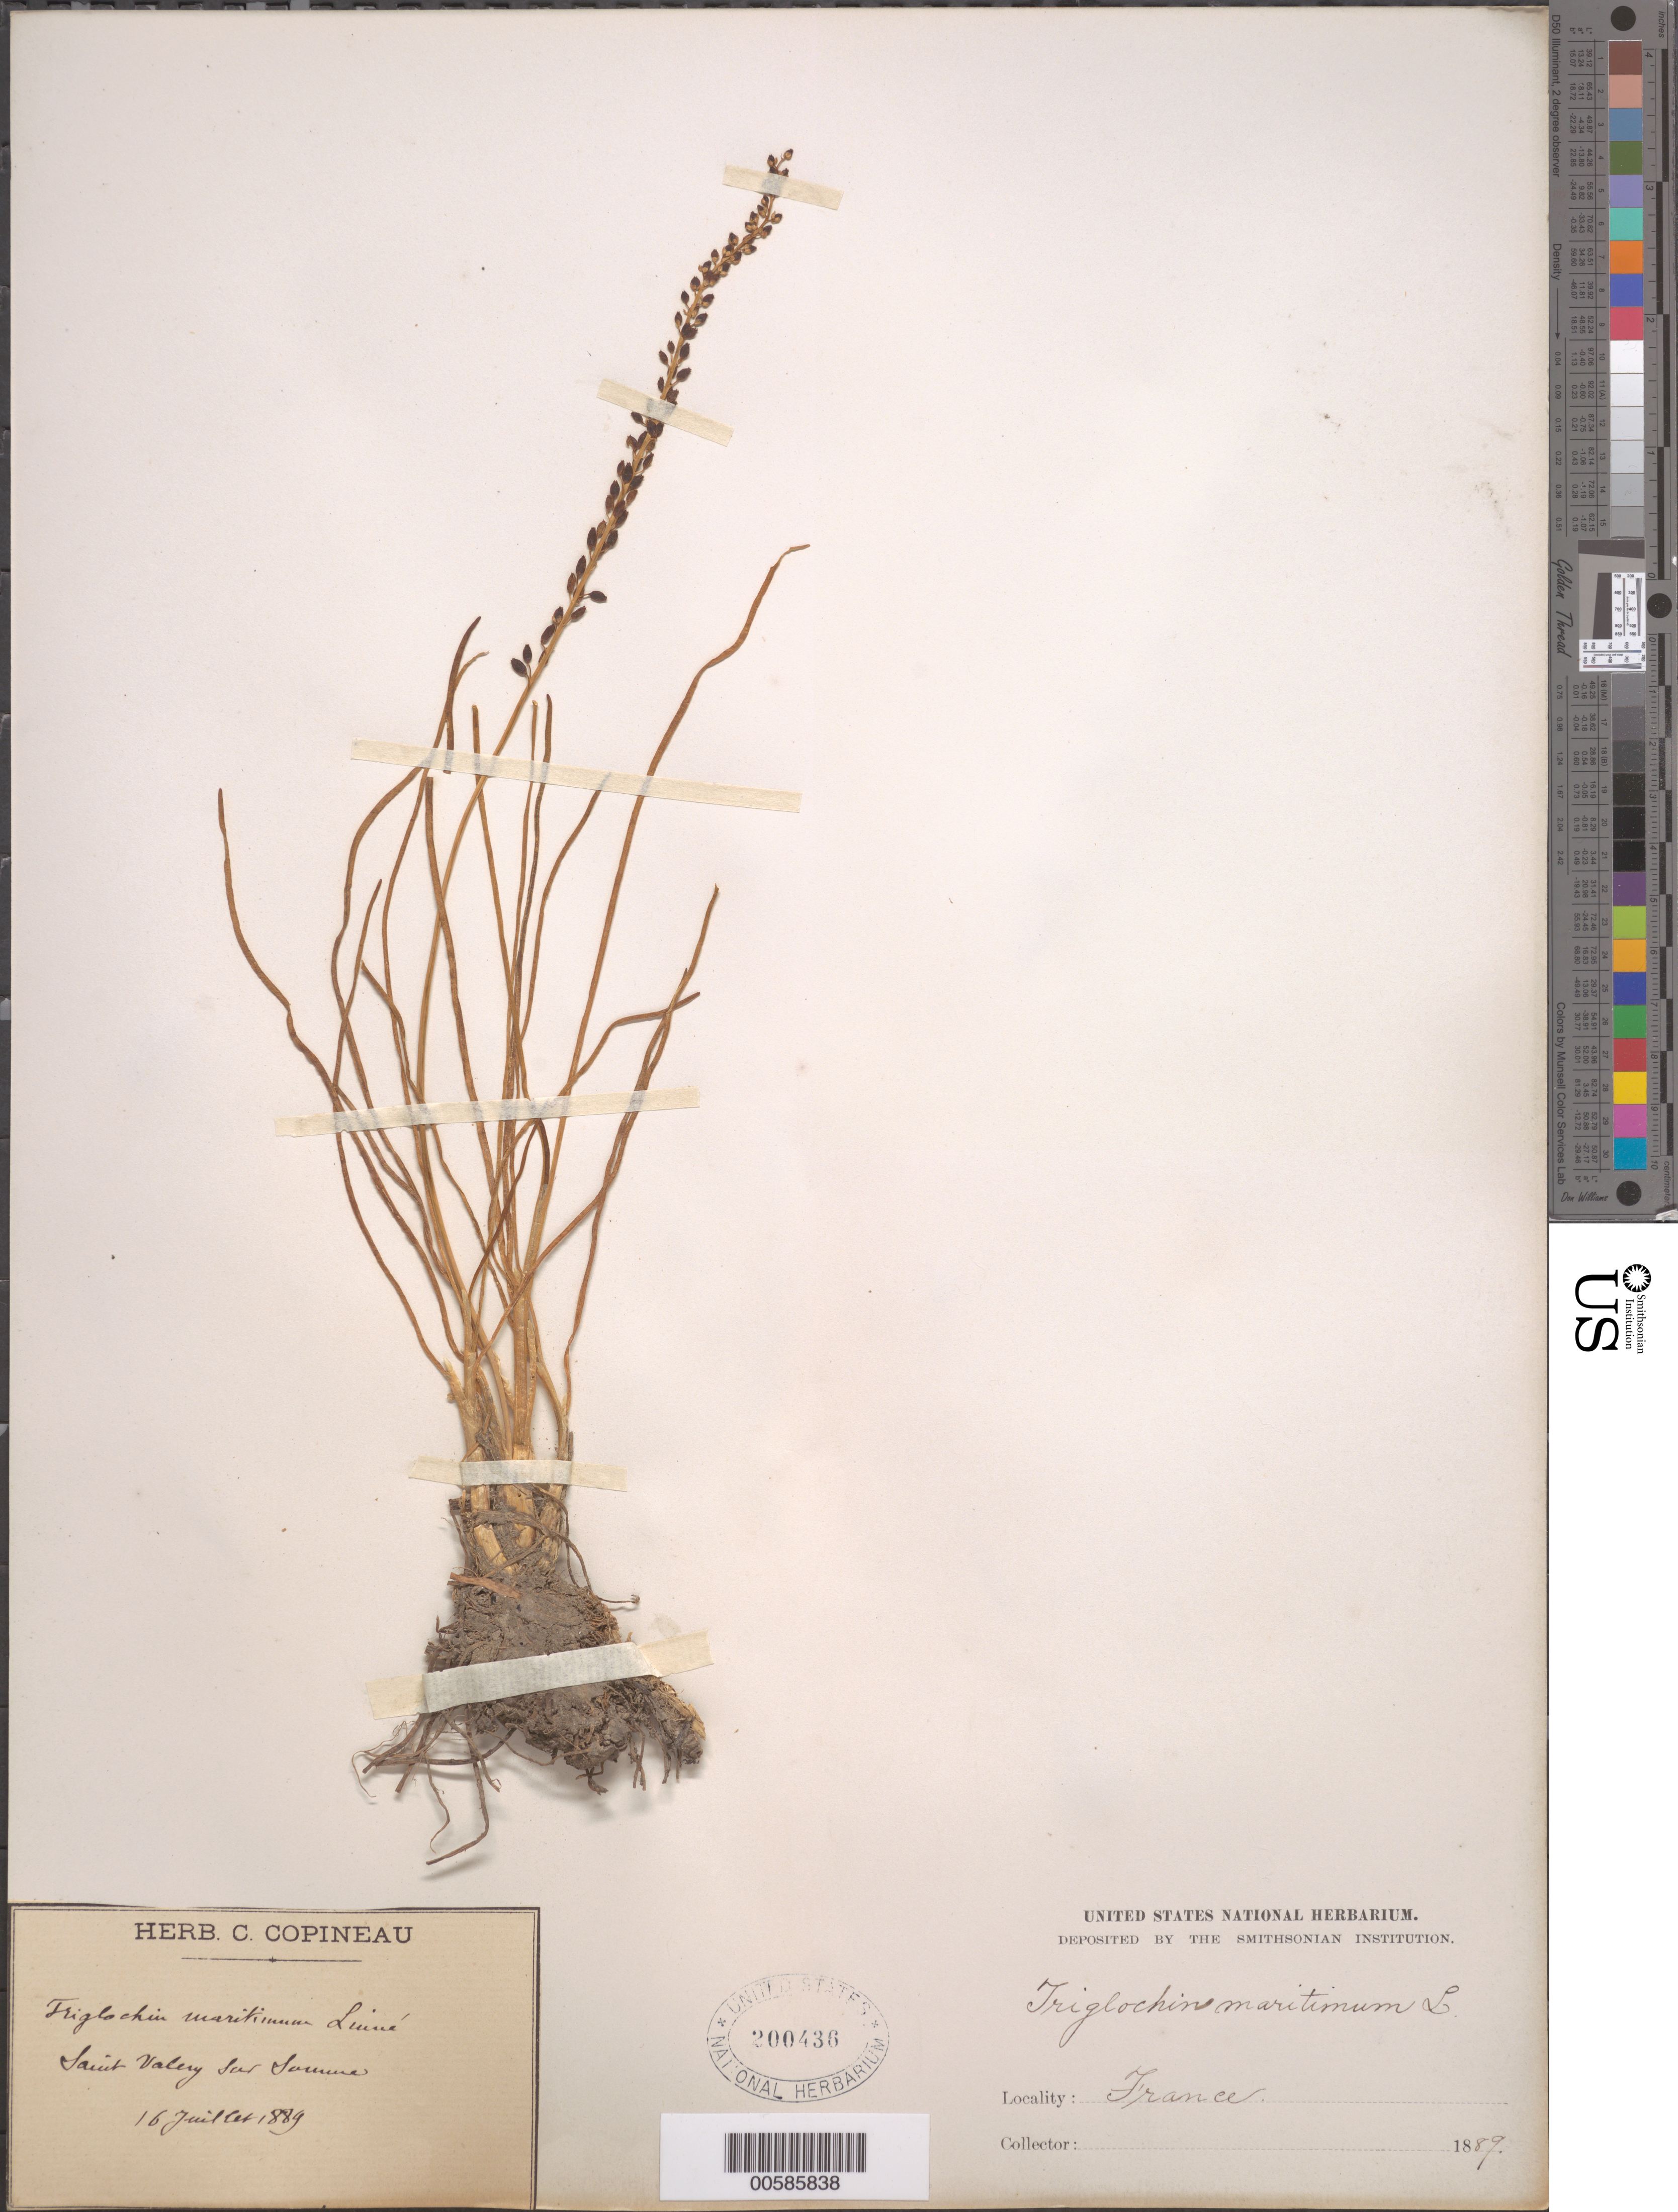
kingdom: Plantae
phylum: Tracheophyta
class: Liliopsida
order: Alismatales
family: Juncaginaceae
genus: Triglochin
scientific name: Triglochin maritima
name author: L.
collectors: C. Copineau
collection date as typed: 16 Jul 1889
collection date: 1889-07-16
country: France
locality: Saint Valley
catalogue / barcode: US 200436